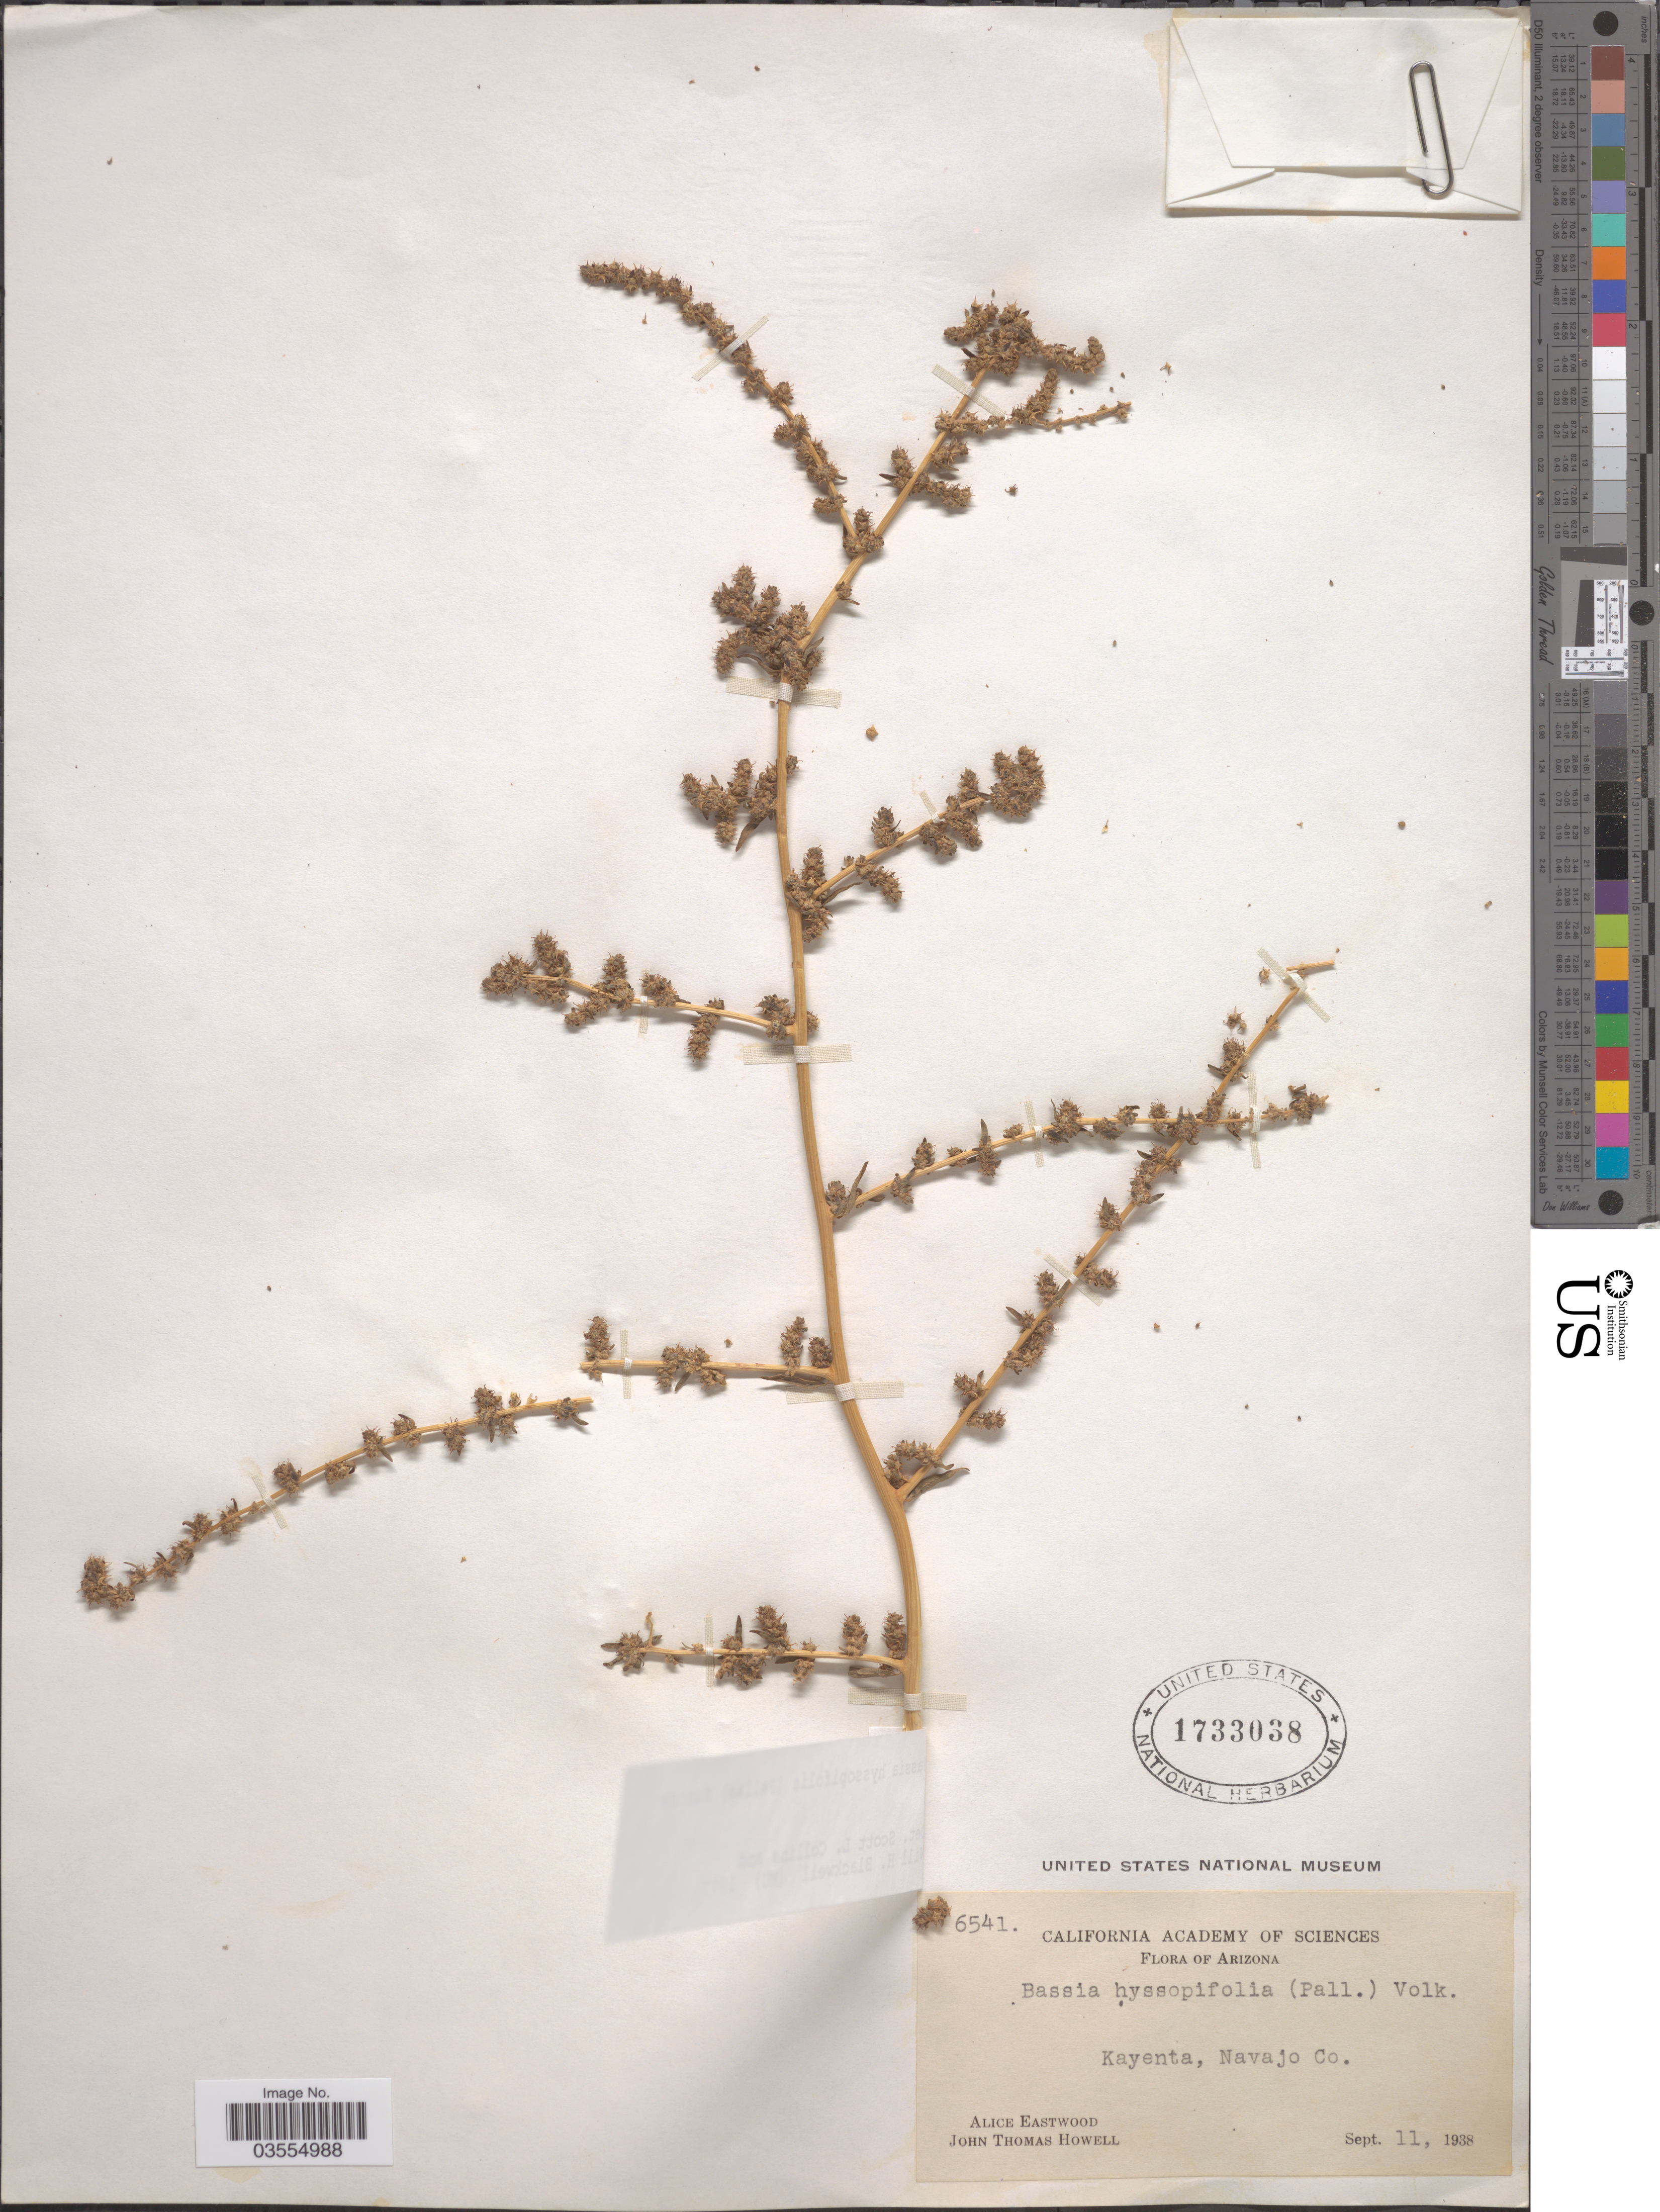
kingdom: Plantae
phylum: Tracheophyta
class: Magnoliopsida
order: Caryophyllales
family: Amaranthaceae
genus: Bassia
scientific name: Bassia hyssopifolia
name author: (Pall.) Kuntze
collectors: A. Eastwood & J. T. Howell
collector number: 6541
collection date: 1938-09-11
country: United States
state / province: Arizona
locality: Kayenta, Navajo Co.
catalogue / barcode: US 1733038